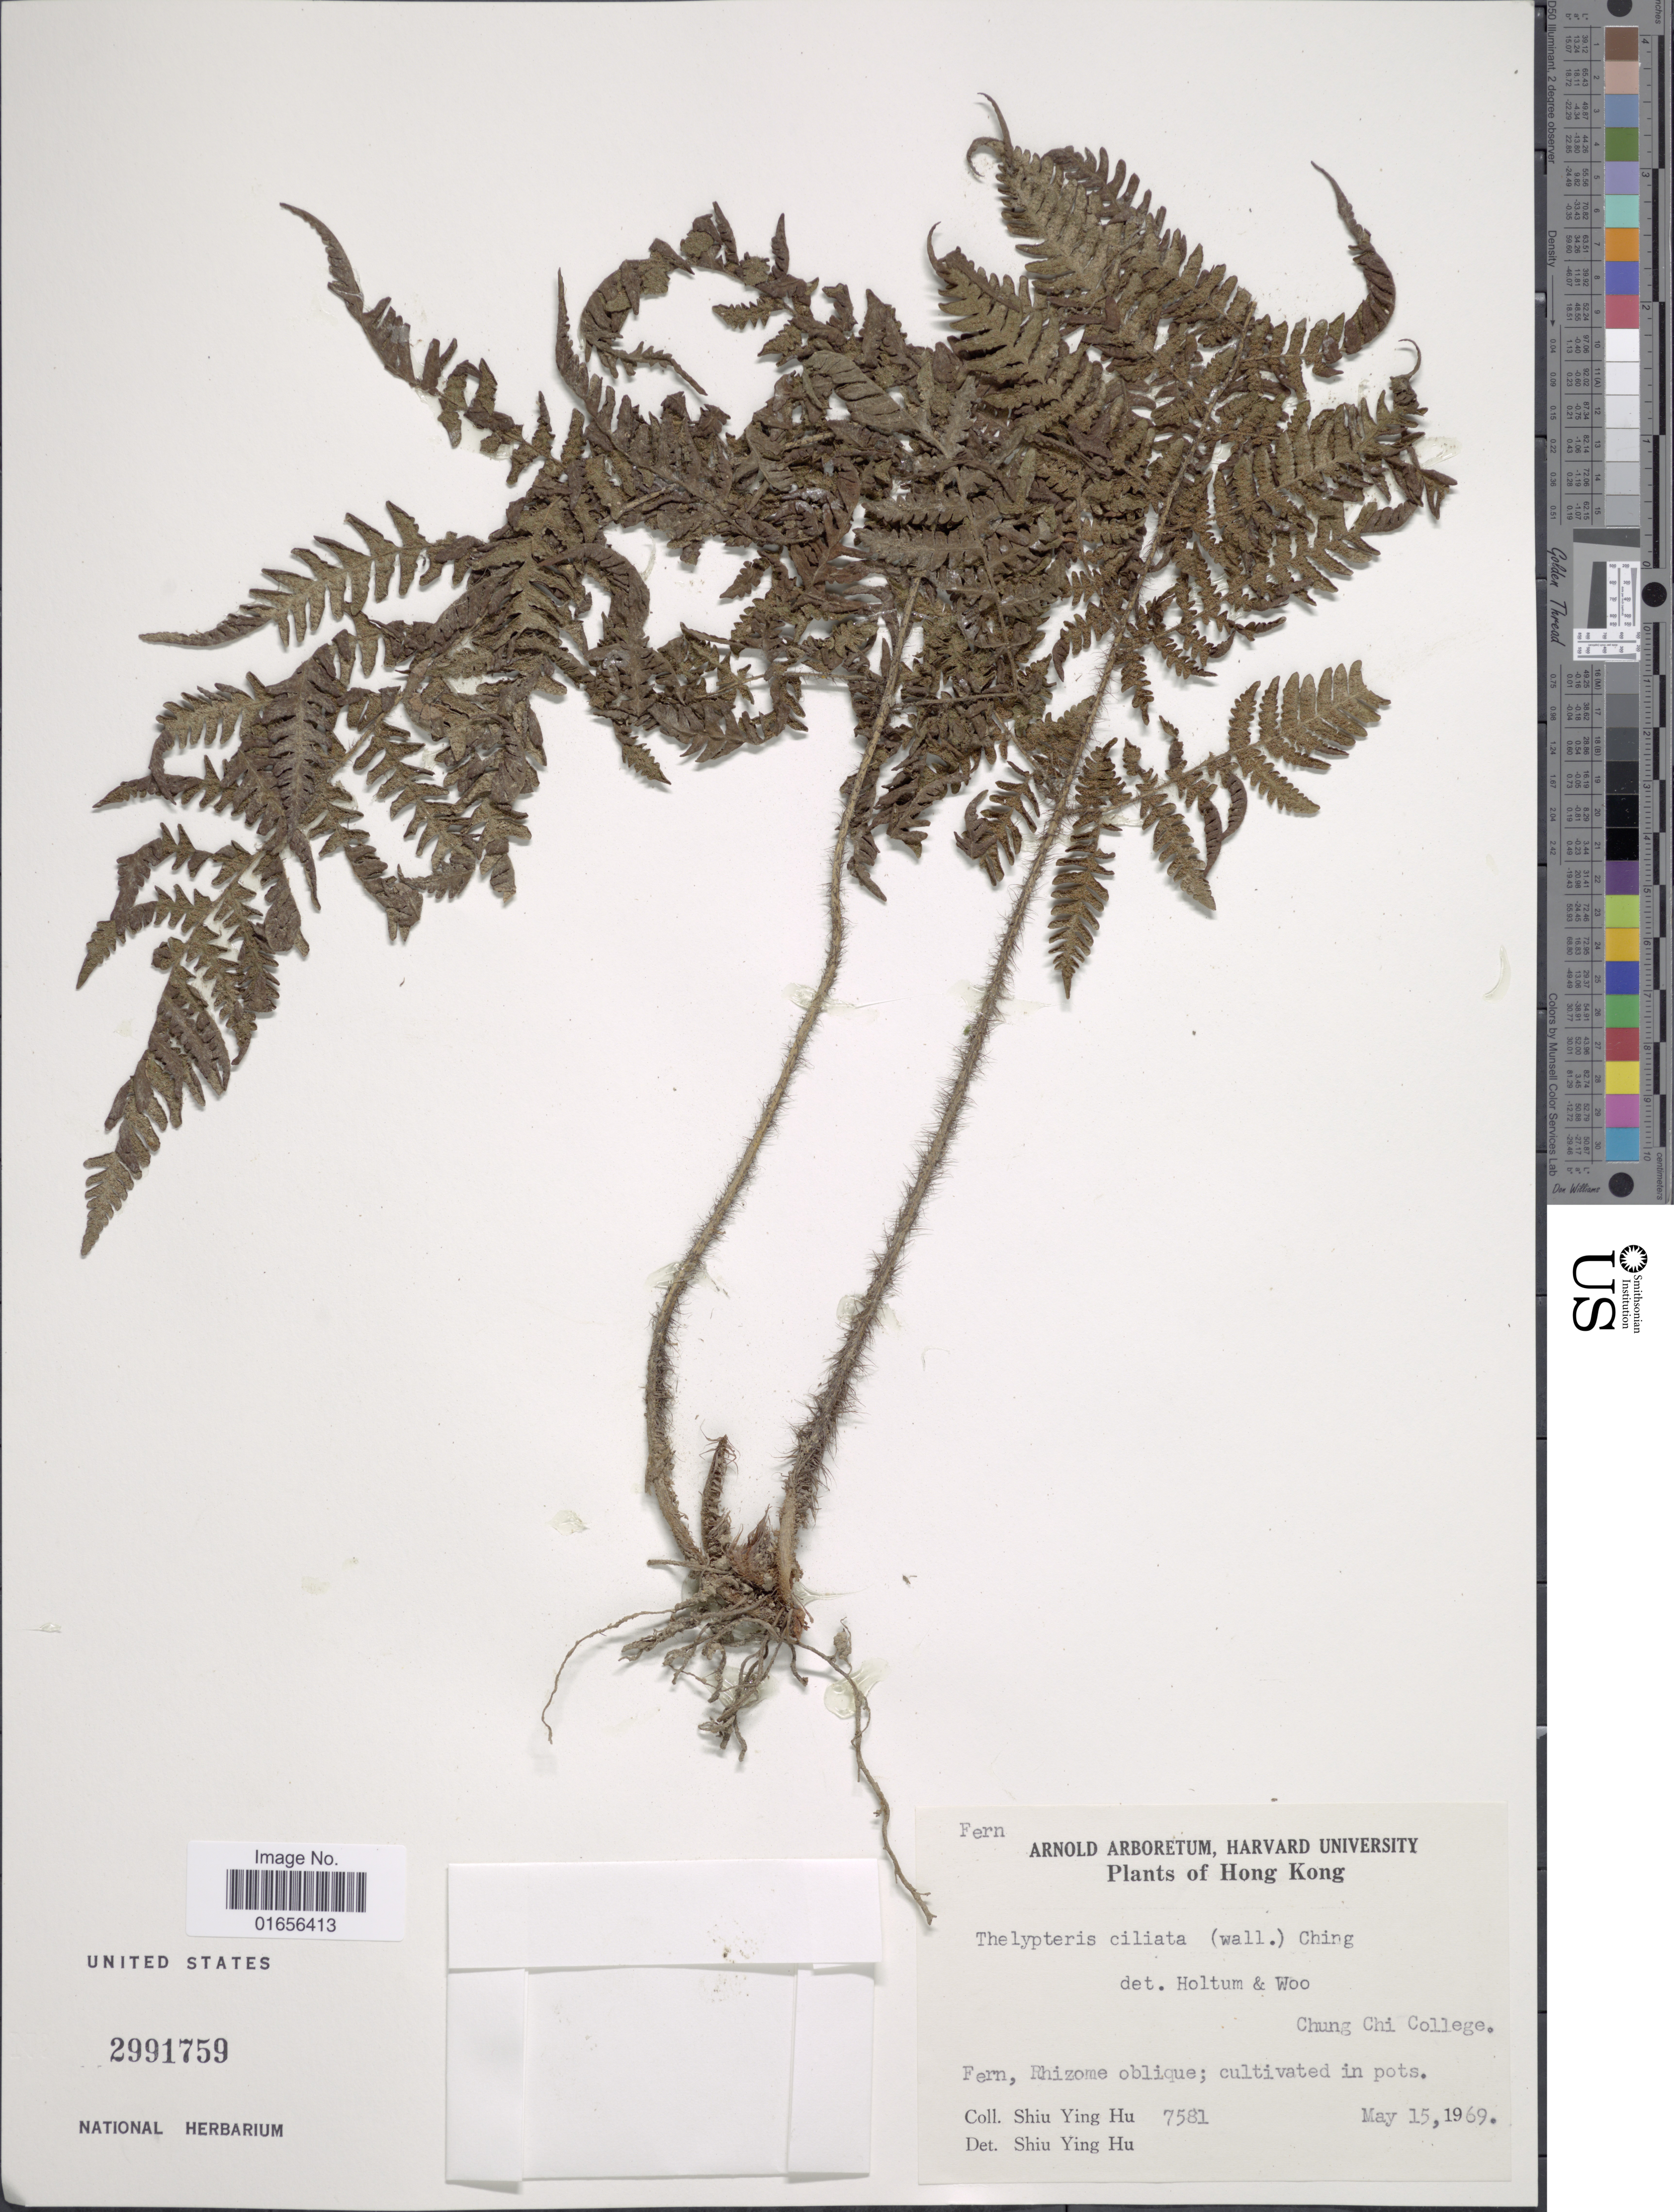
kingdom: Plantae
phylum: Tracheophyta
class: Polypodiopsida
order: Polypodiales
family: Thelypteridaceae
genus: Trigonospora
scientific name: Trigonospora ciliata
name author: (Benth.) Holttum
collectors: S. Y. Hu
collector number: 7581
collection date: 1969-05-15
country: China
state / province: Hong Kong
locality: Hong Kong, Chung Chi College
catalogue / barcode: US 2991759